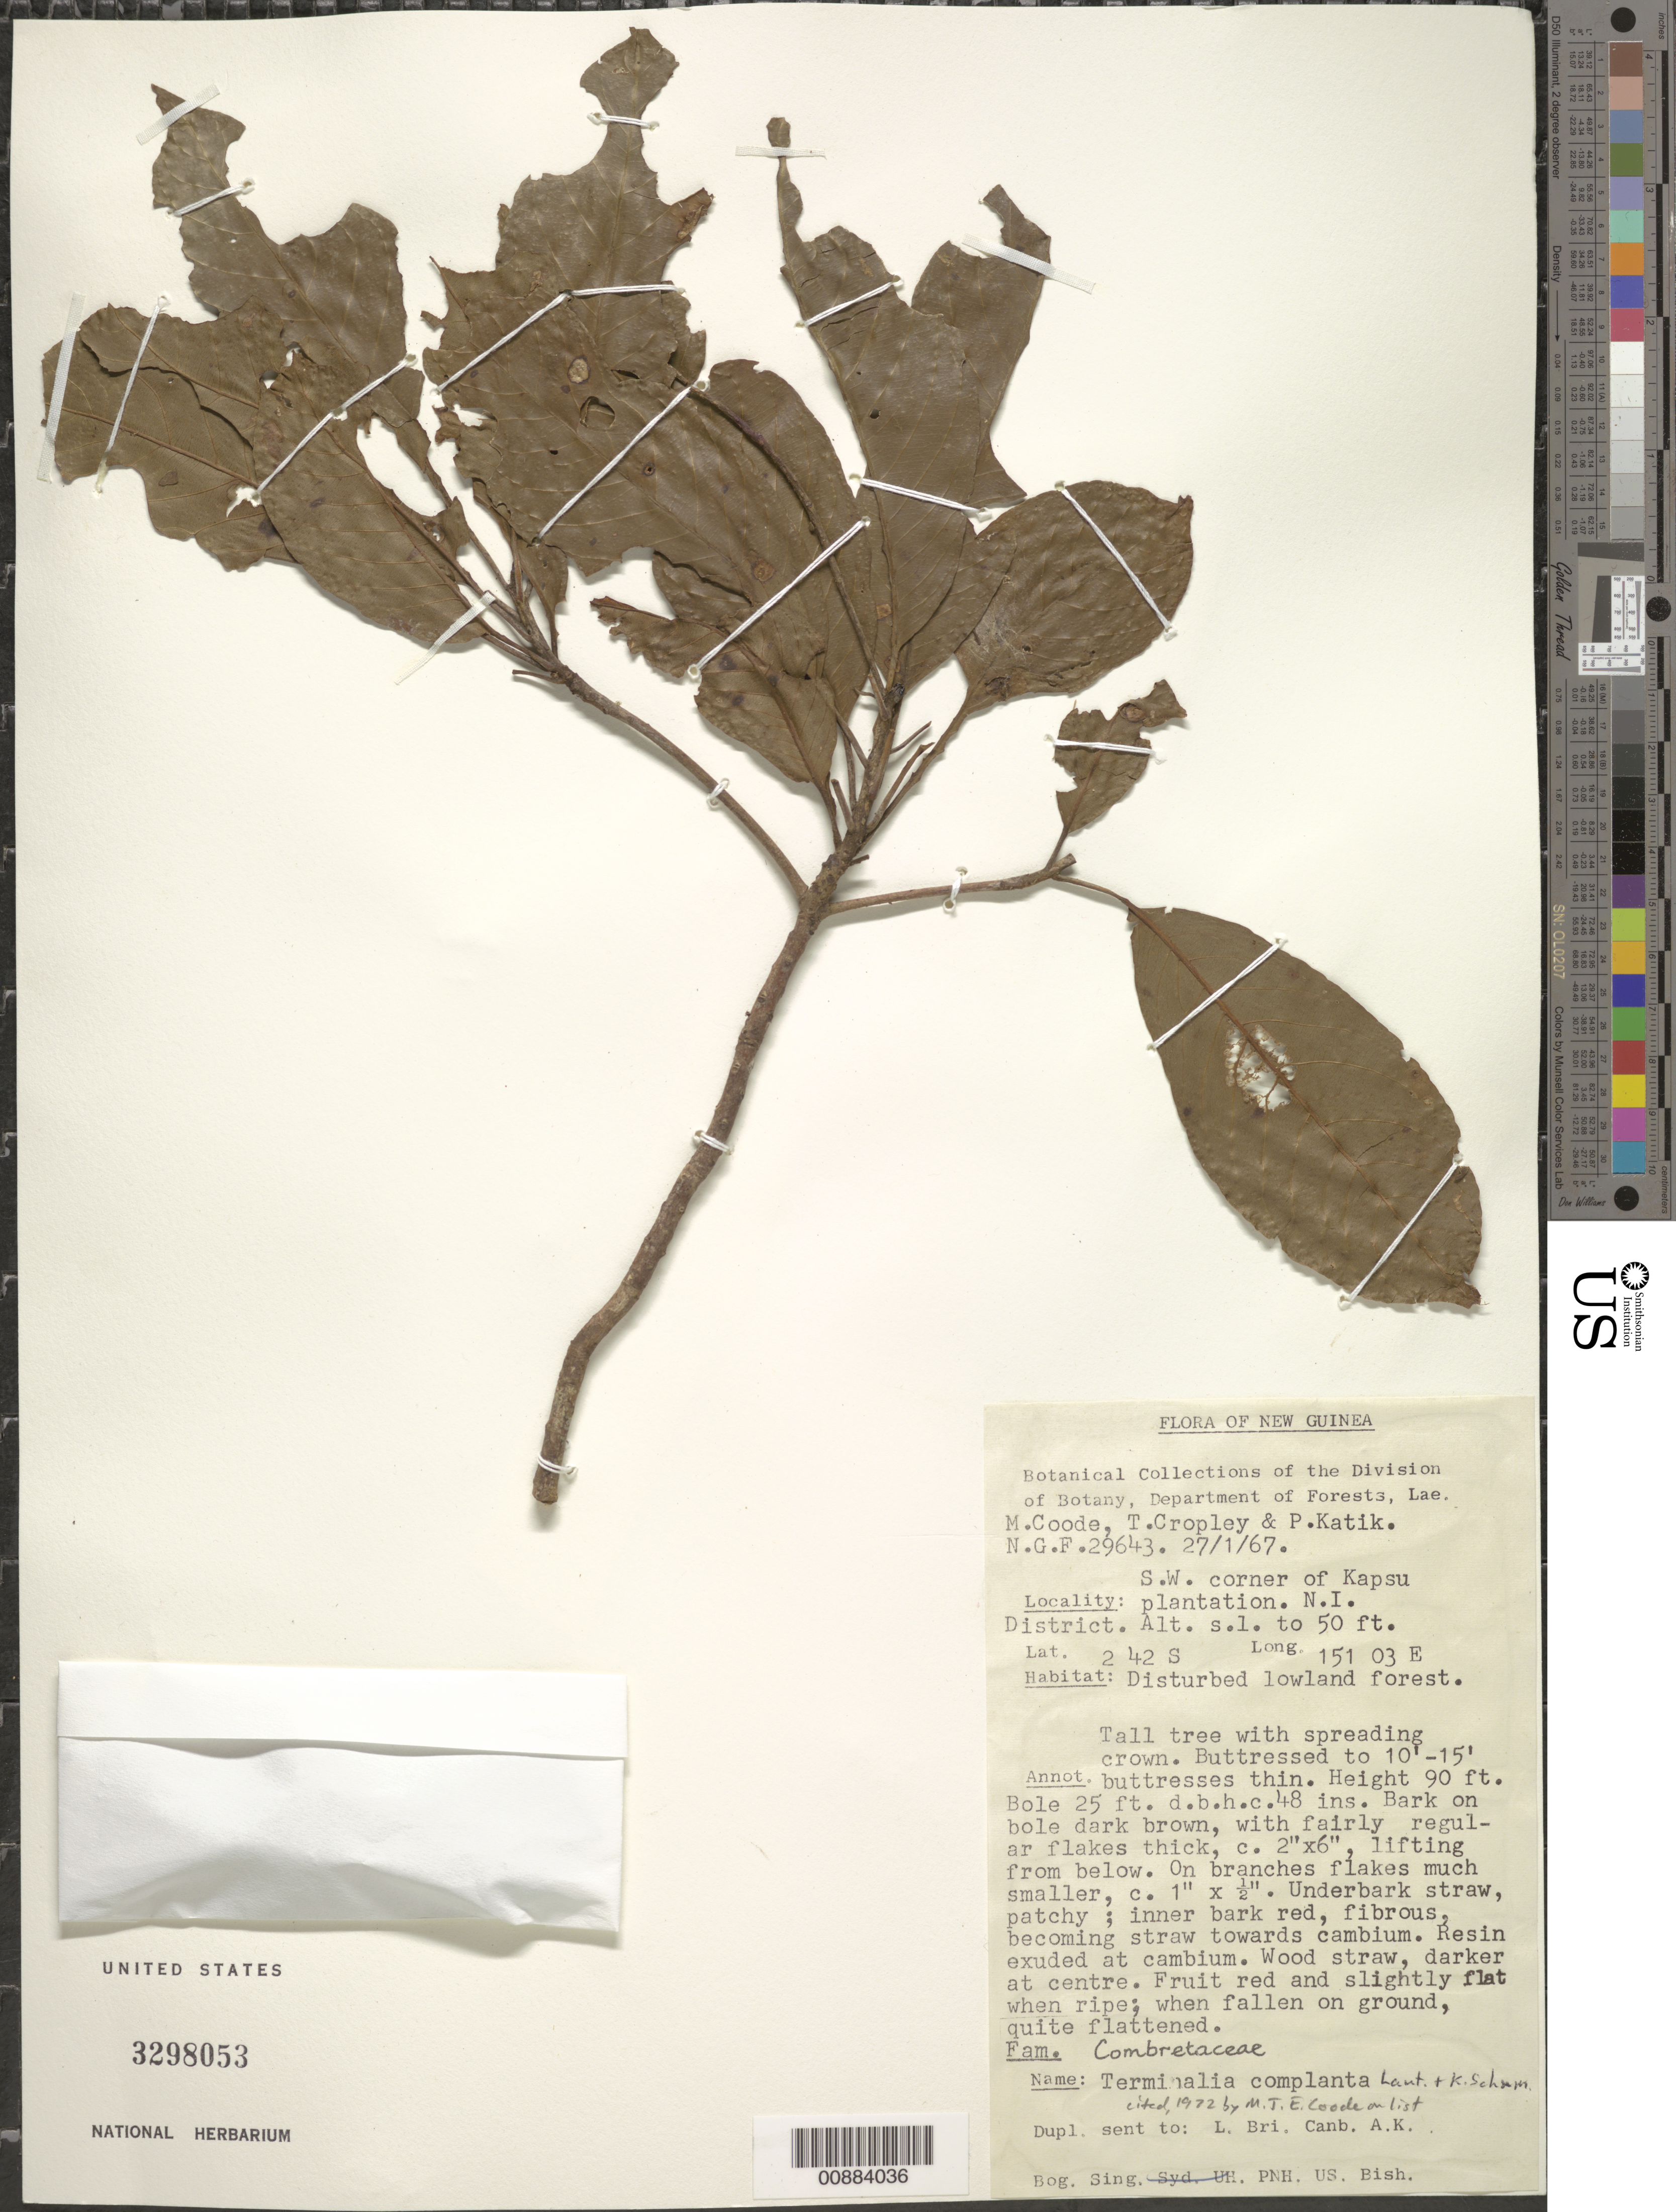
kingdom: Plantae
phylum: Tracheophyta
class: Magnoliopsida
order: Myrtales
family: Combretaceae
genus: Terminalia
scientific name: Terminalia complanata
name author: K. Schum.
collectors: M. J. E. Coode, T. Cropley & P. Katik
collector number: NGF 29643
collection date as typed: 27 Jan 1967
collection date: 1967-01-27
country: Papua New Guinea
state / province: New Ireland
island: New Ireland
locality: SW corner of Kapsu plantation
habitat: disturbed lowland forest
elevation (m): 0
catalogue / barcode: US 3298053